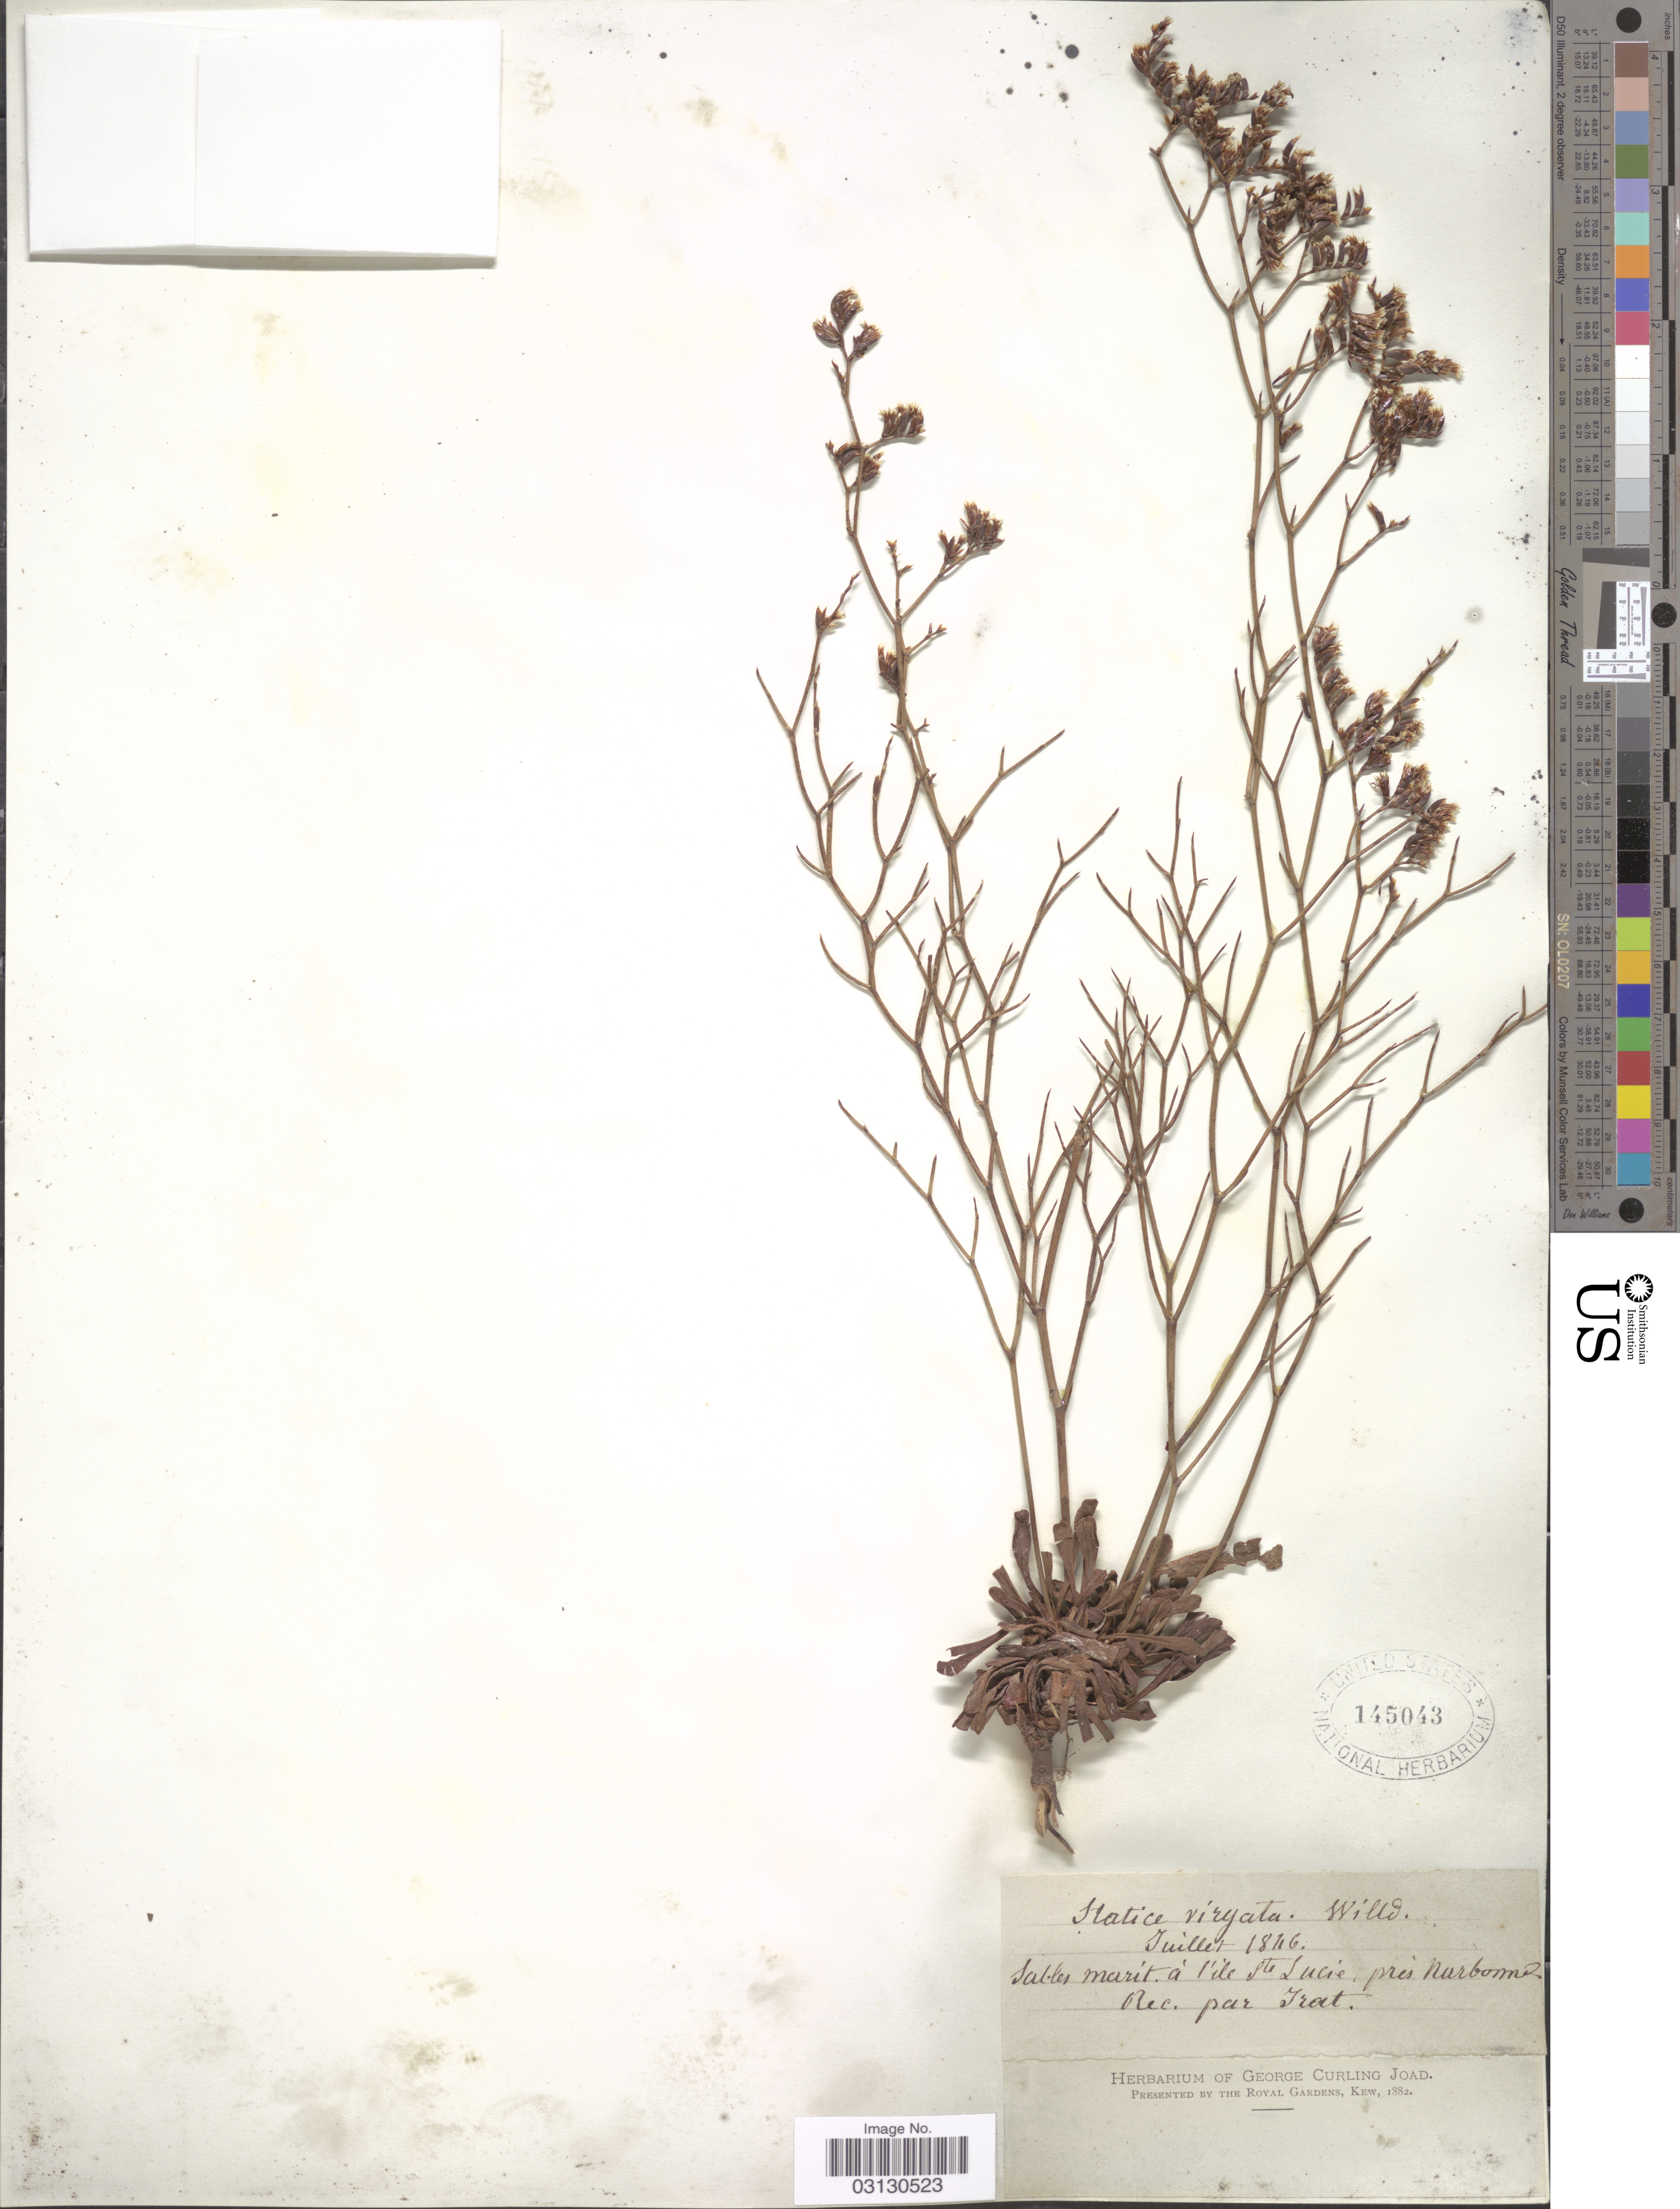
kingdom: Plantae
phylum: Tracheophyta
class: Magnoliopsida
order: Caryophyllales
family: Plumbaginaceae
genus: Limonium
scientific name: Limonium virgatum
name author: (Willd.) Fourr.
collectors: ex herb. George Curling Joad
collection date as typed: Transcribed d/m/y: 18/7/16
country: France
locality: Sables marit. à l'ile Ste Lucie, près Narbonne.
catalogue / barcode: US 145043